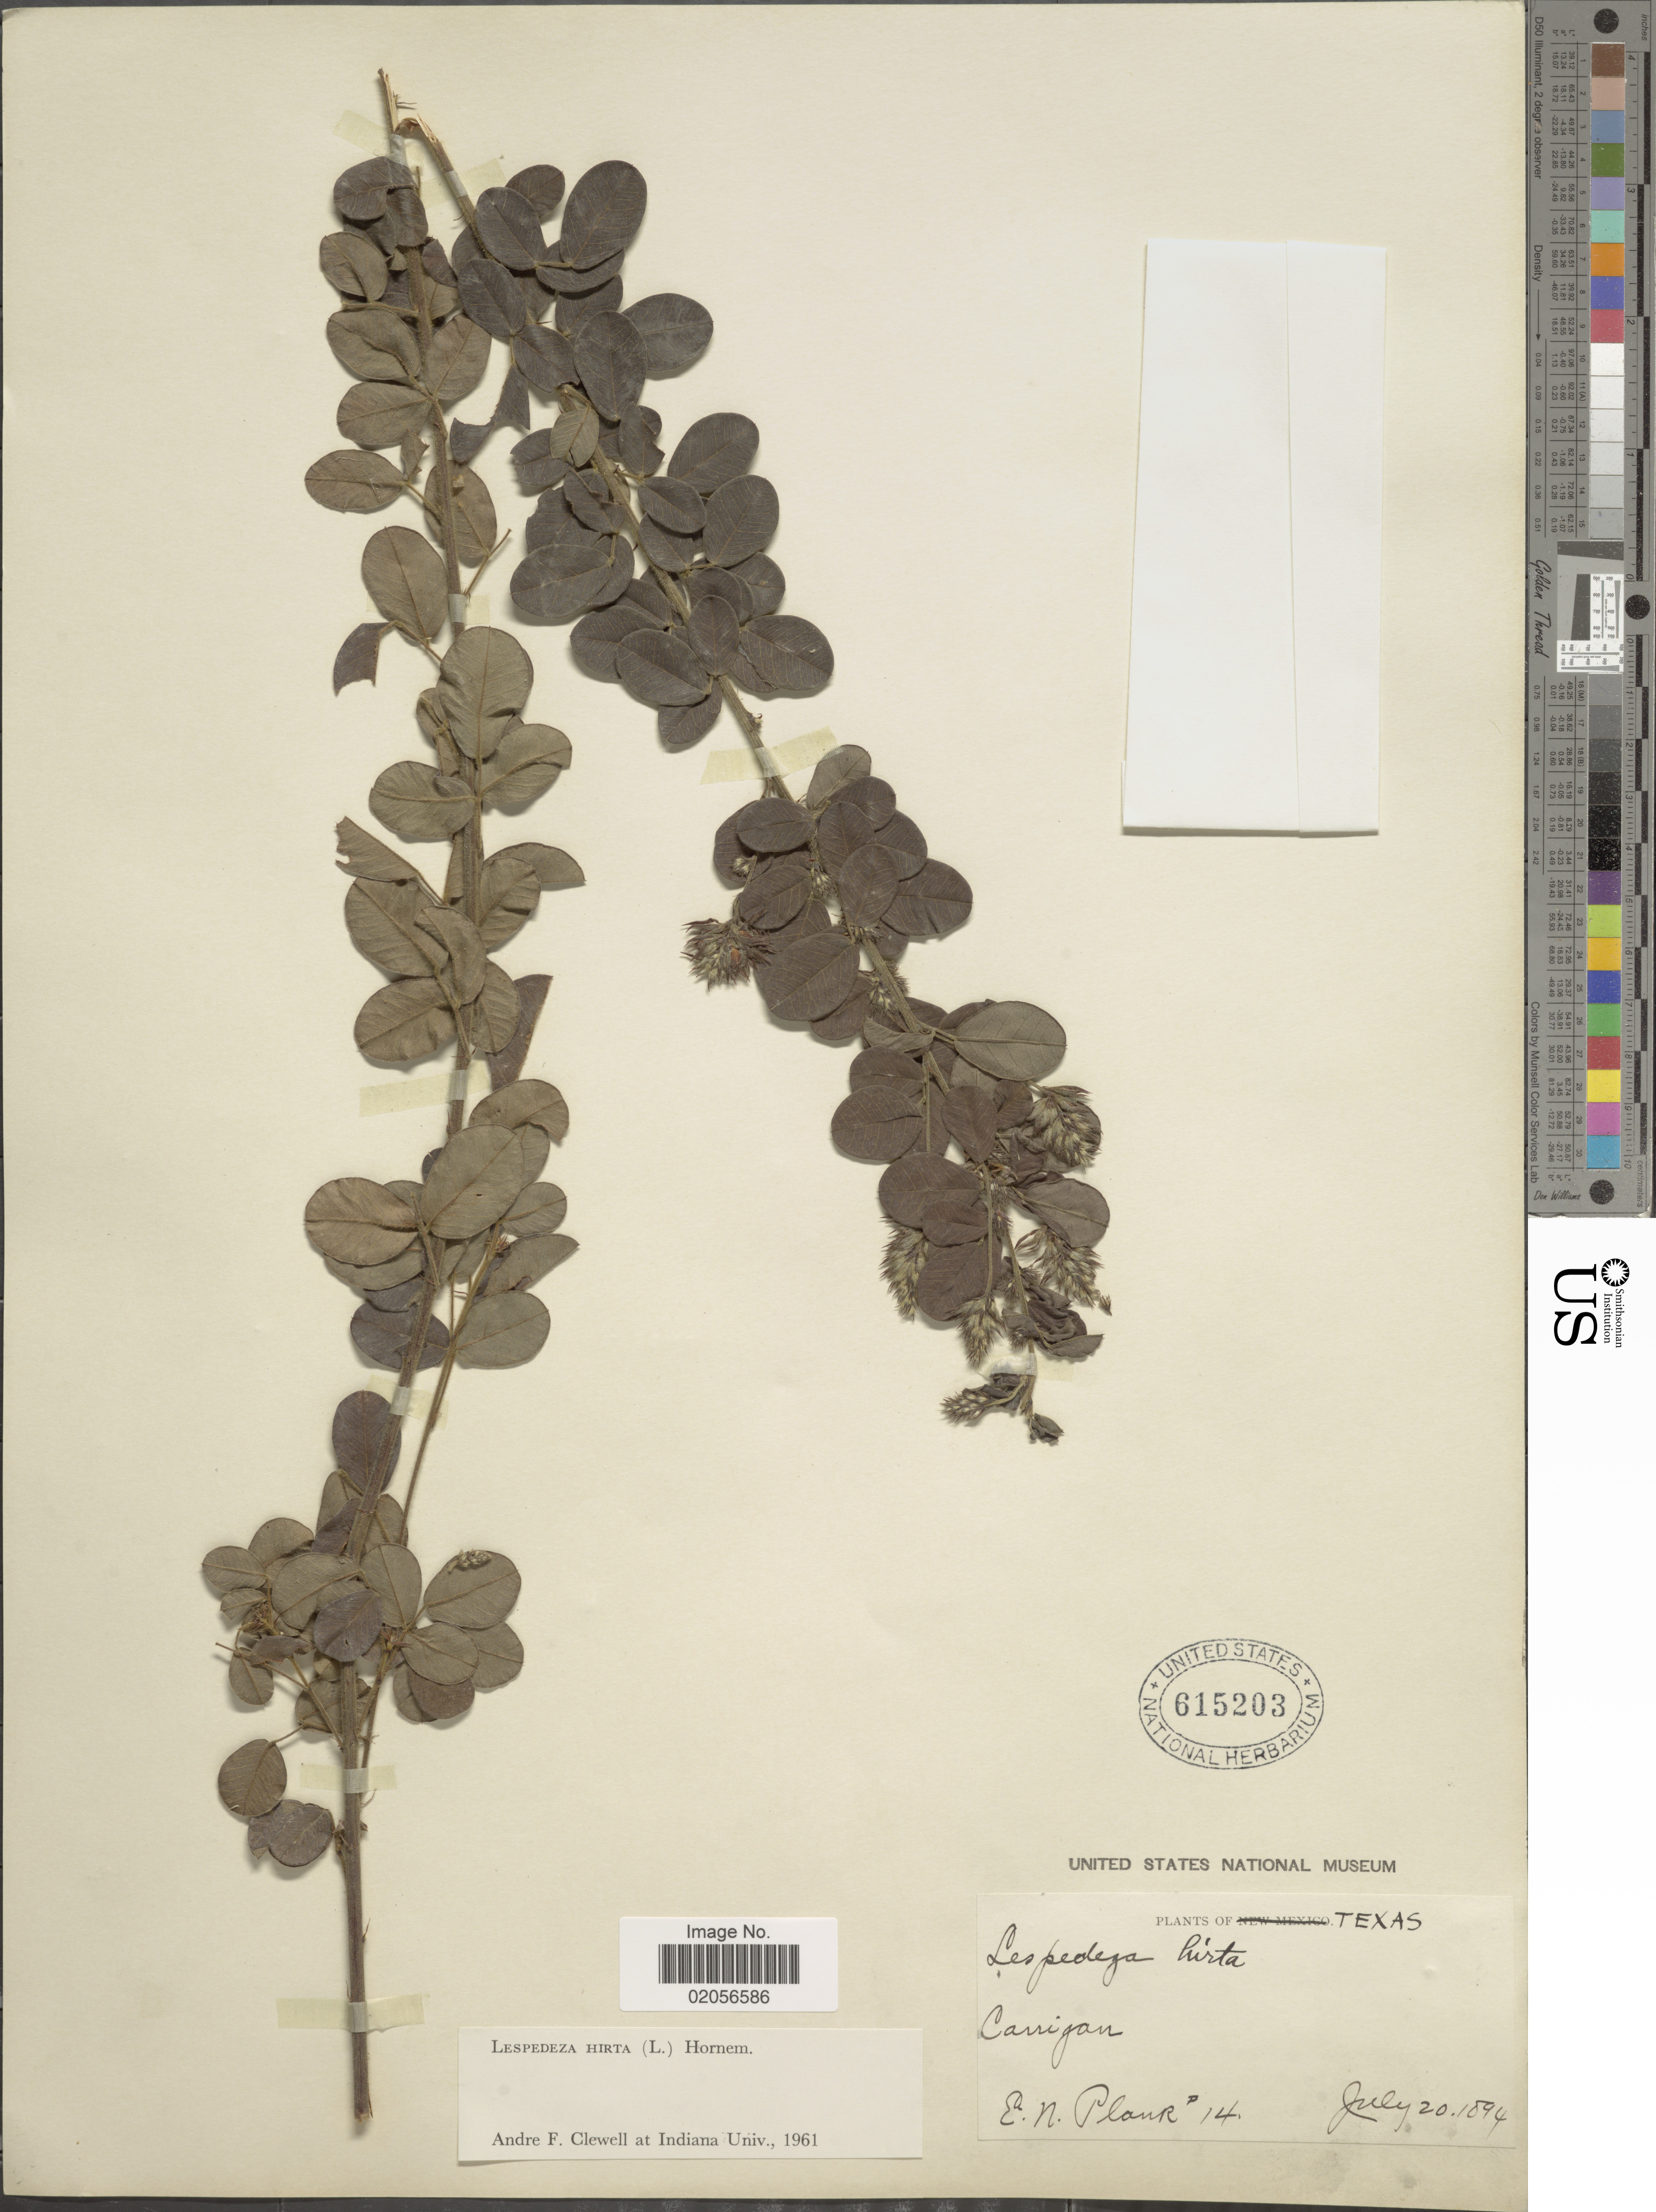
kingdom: Plantae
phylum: Tracheophyta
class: Magnoliopsida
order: Fabales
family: Fabaceae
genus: Lespedeza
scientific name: Lespedeza hirta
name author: (L.) Hornem.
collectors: E. Plaur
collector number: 14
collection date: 1894-07-20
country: United States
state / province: Texas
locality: Carrigan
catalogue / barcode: US 615203